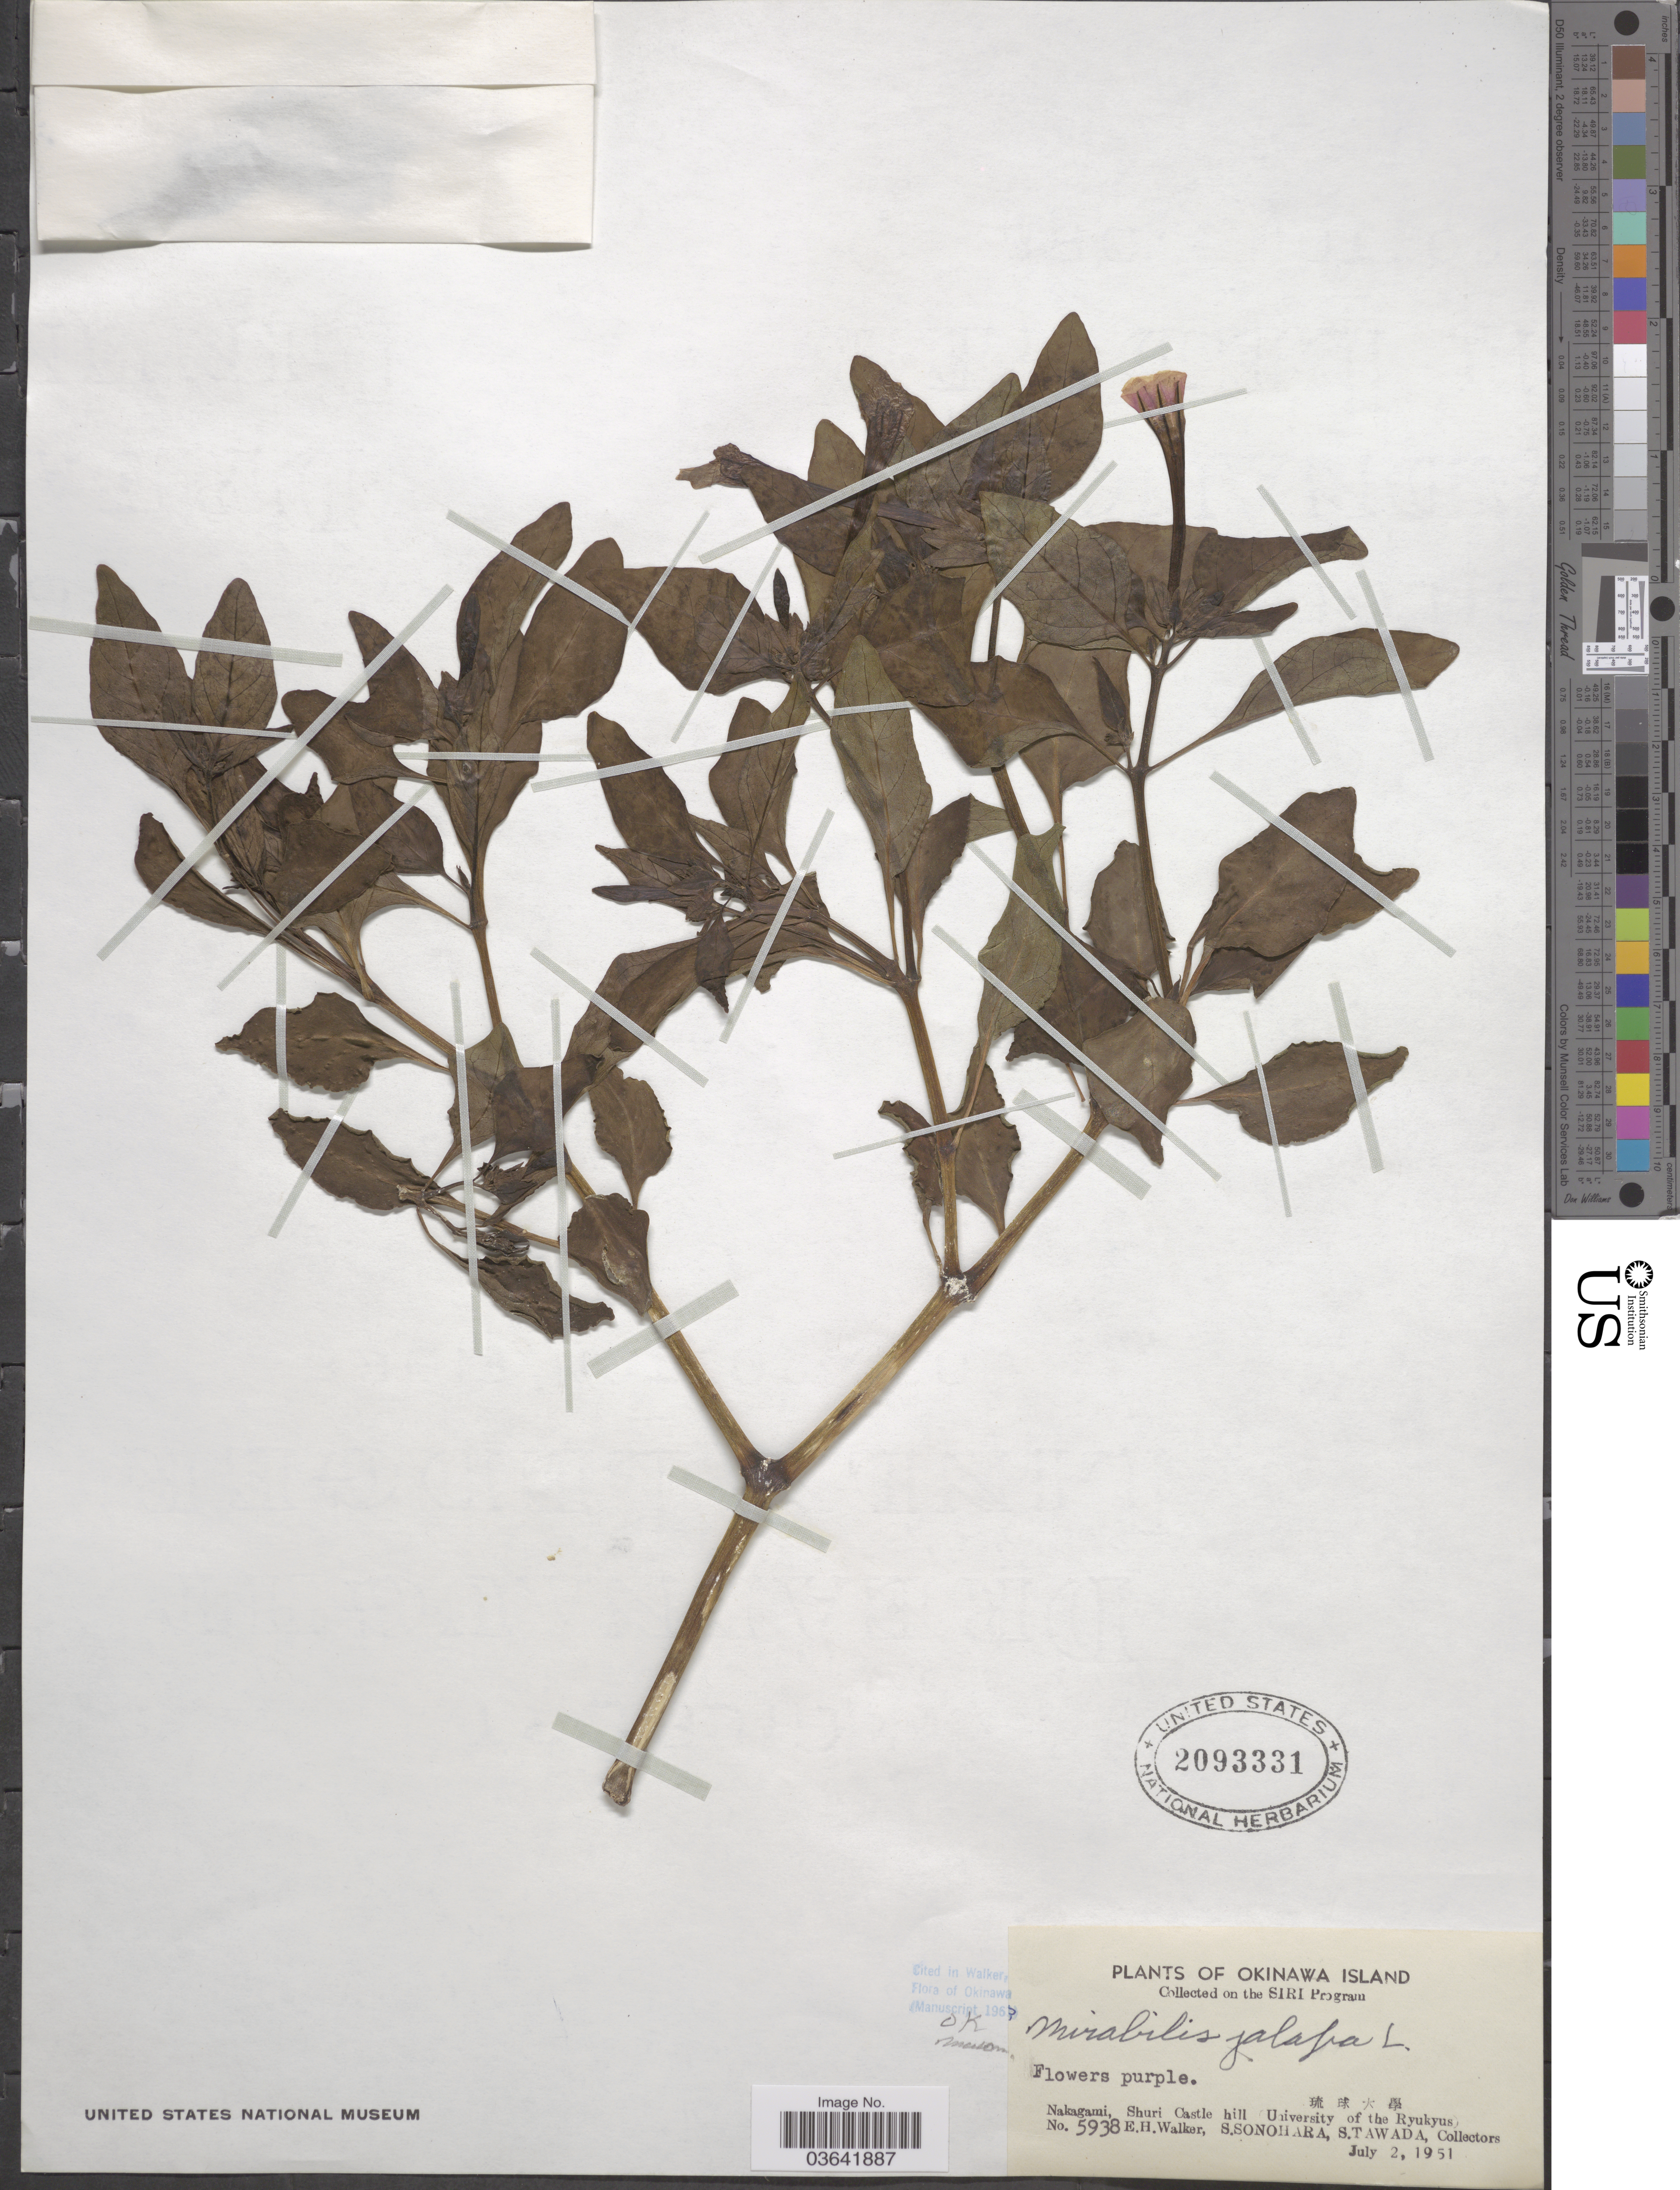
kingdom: Plantae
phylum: Tracheophyta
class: Magnoliopsida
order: Caryophyllales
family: Nyctaginaceae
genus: Mirabilis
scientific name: Mirabilis jalapa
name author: L.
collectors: E. H. Walker, S. Sonohara & S. Tawada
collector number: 5938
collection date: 1951-07-02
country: Japan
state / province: Okinawa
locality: X. Nakagami, Shuri Castle hill University of the Ryukyus.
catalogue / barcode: US 2093331